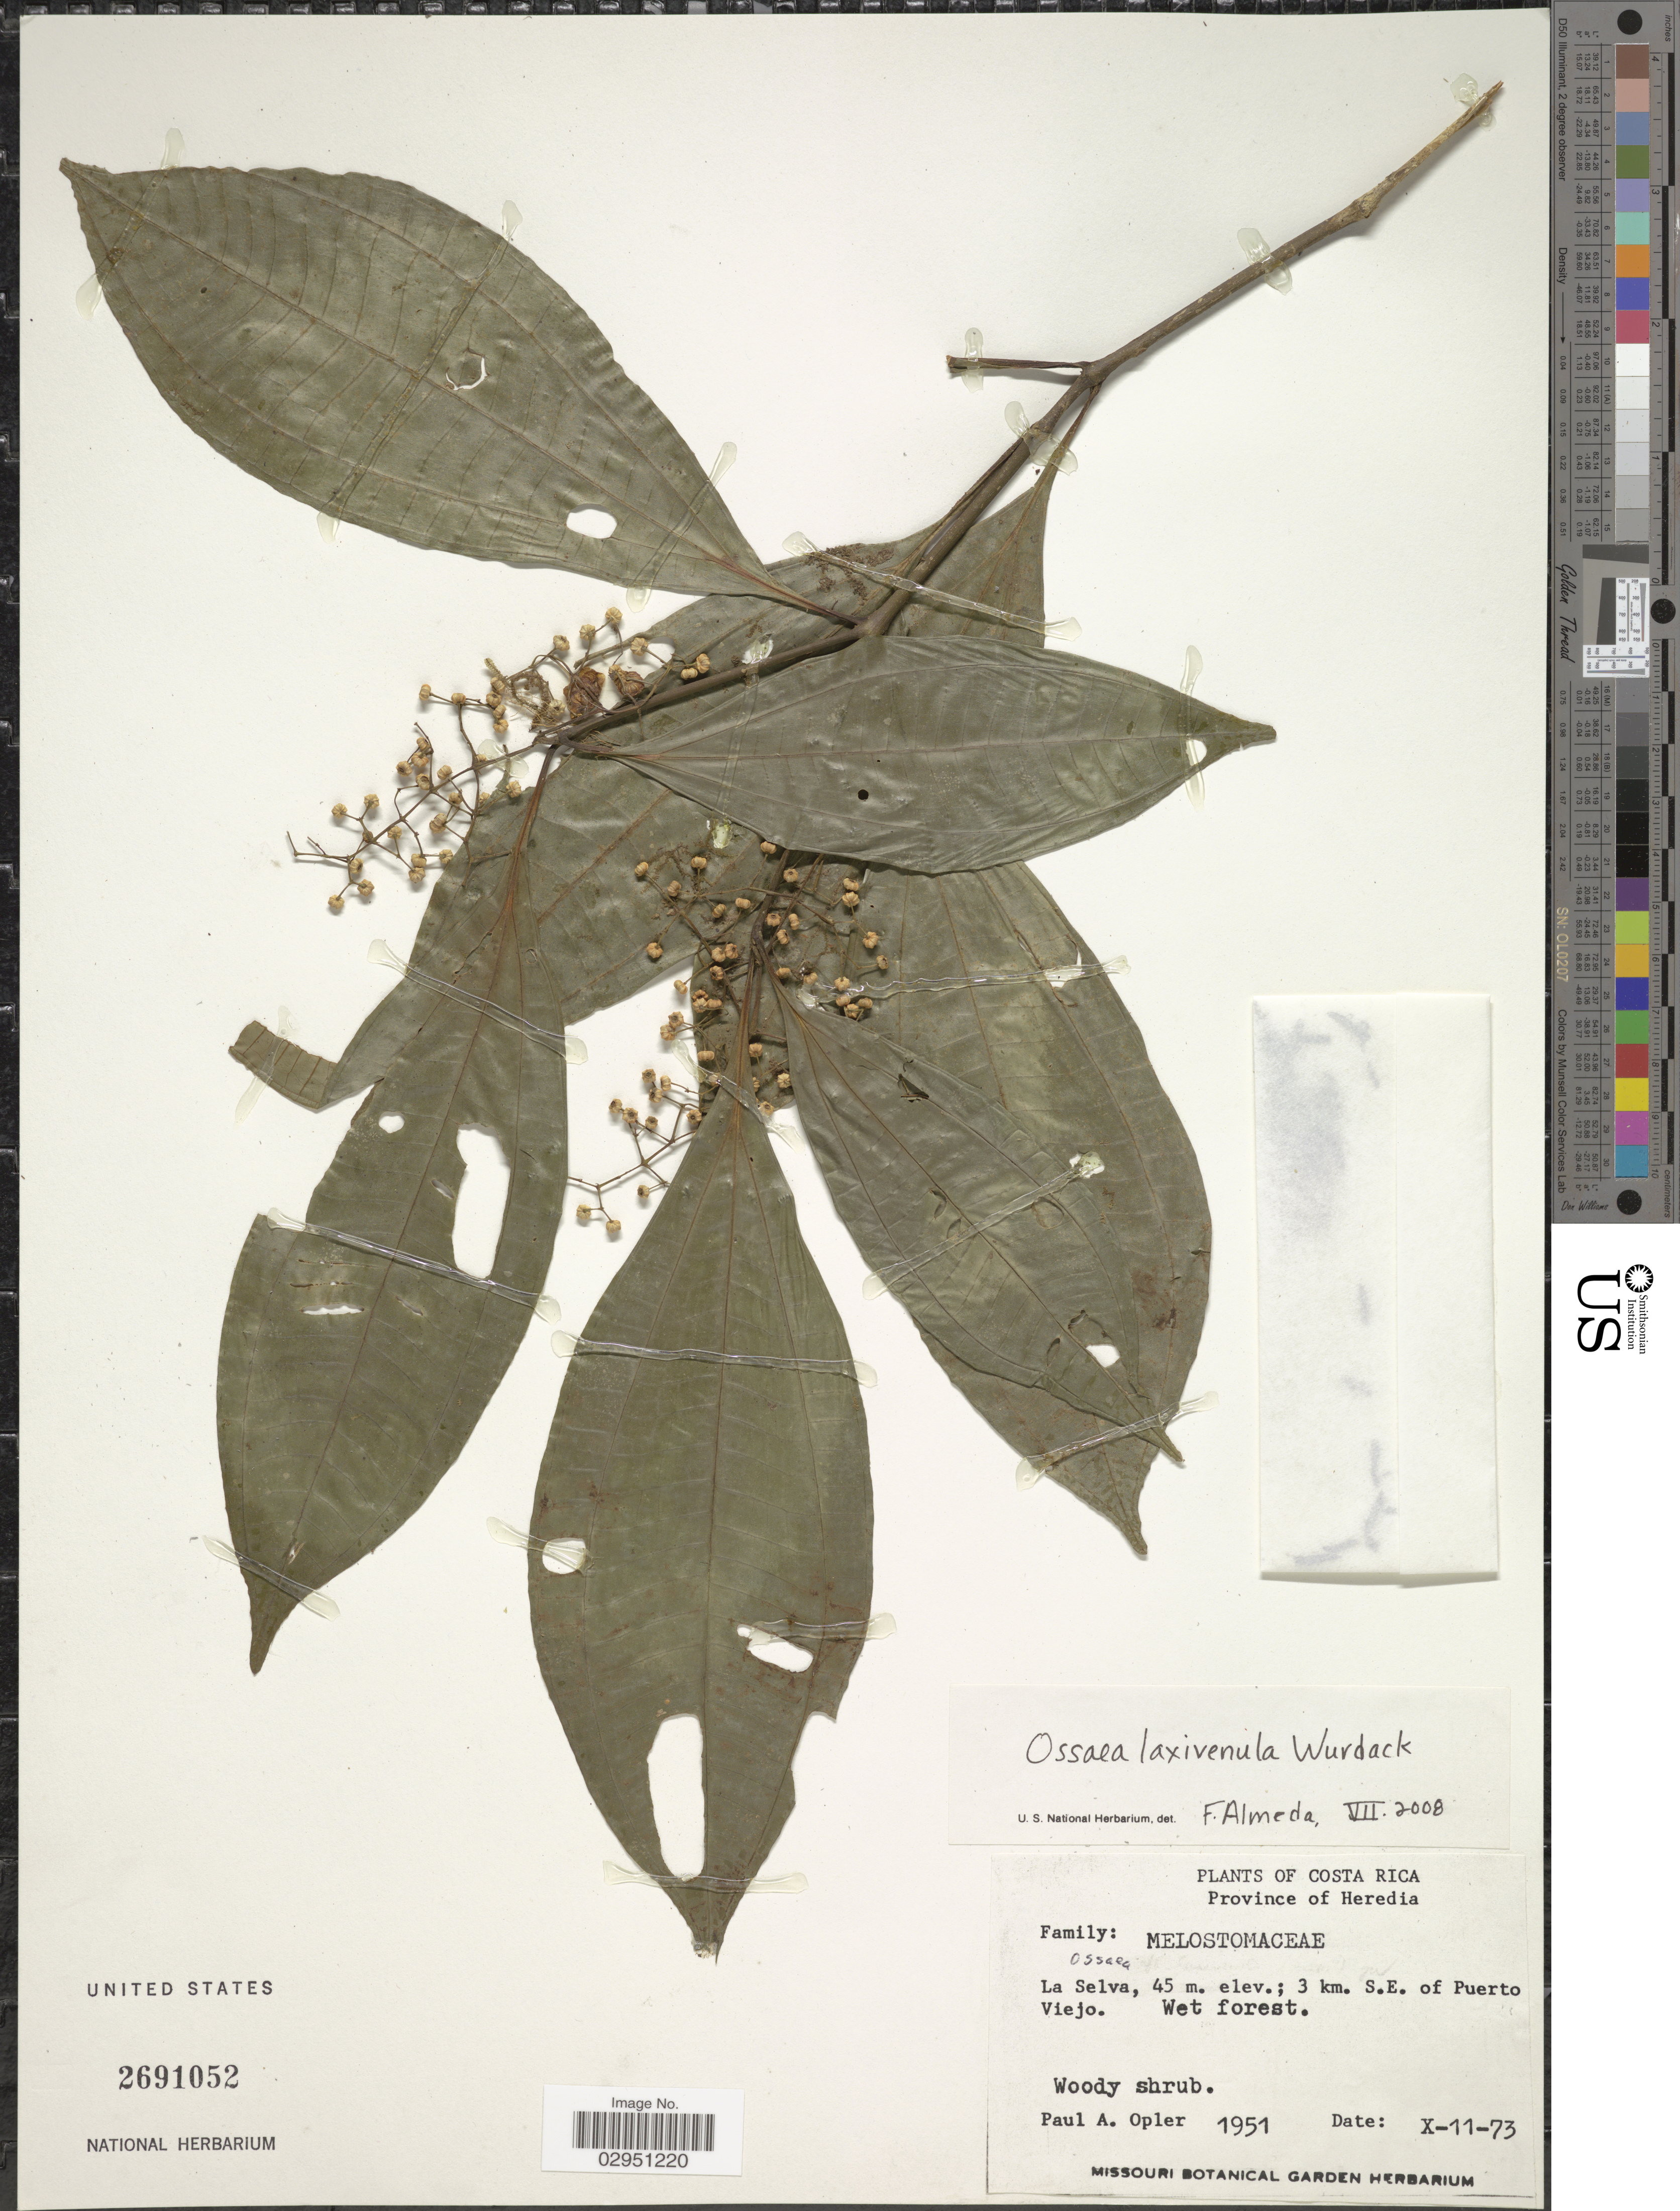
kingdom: Plantae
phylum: Tracheophyta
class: Magnoliopsida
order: Myrtales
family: Melastomataceae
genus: Ossaea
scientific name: Ossaea laxivenula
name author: Wurdack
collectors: P. Opler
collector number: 1951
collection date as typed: Transcribed d/m/y: 11/10/73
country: Costa Rica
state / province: Heredia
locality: La Selva; 3 km. S.E. of Puerto Viejo.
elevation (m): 45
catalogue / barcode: US 2691052